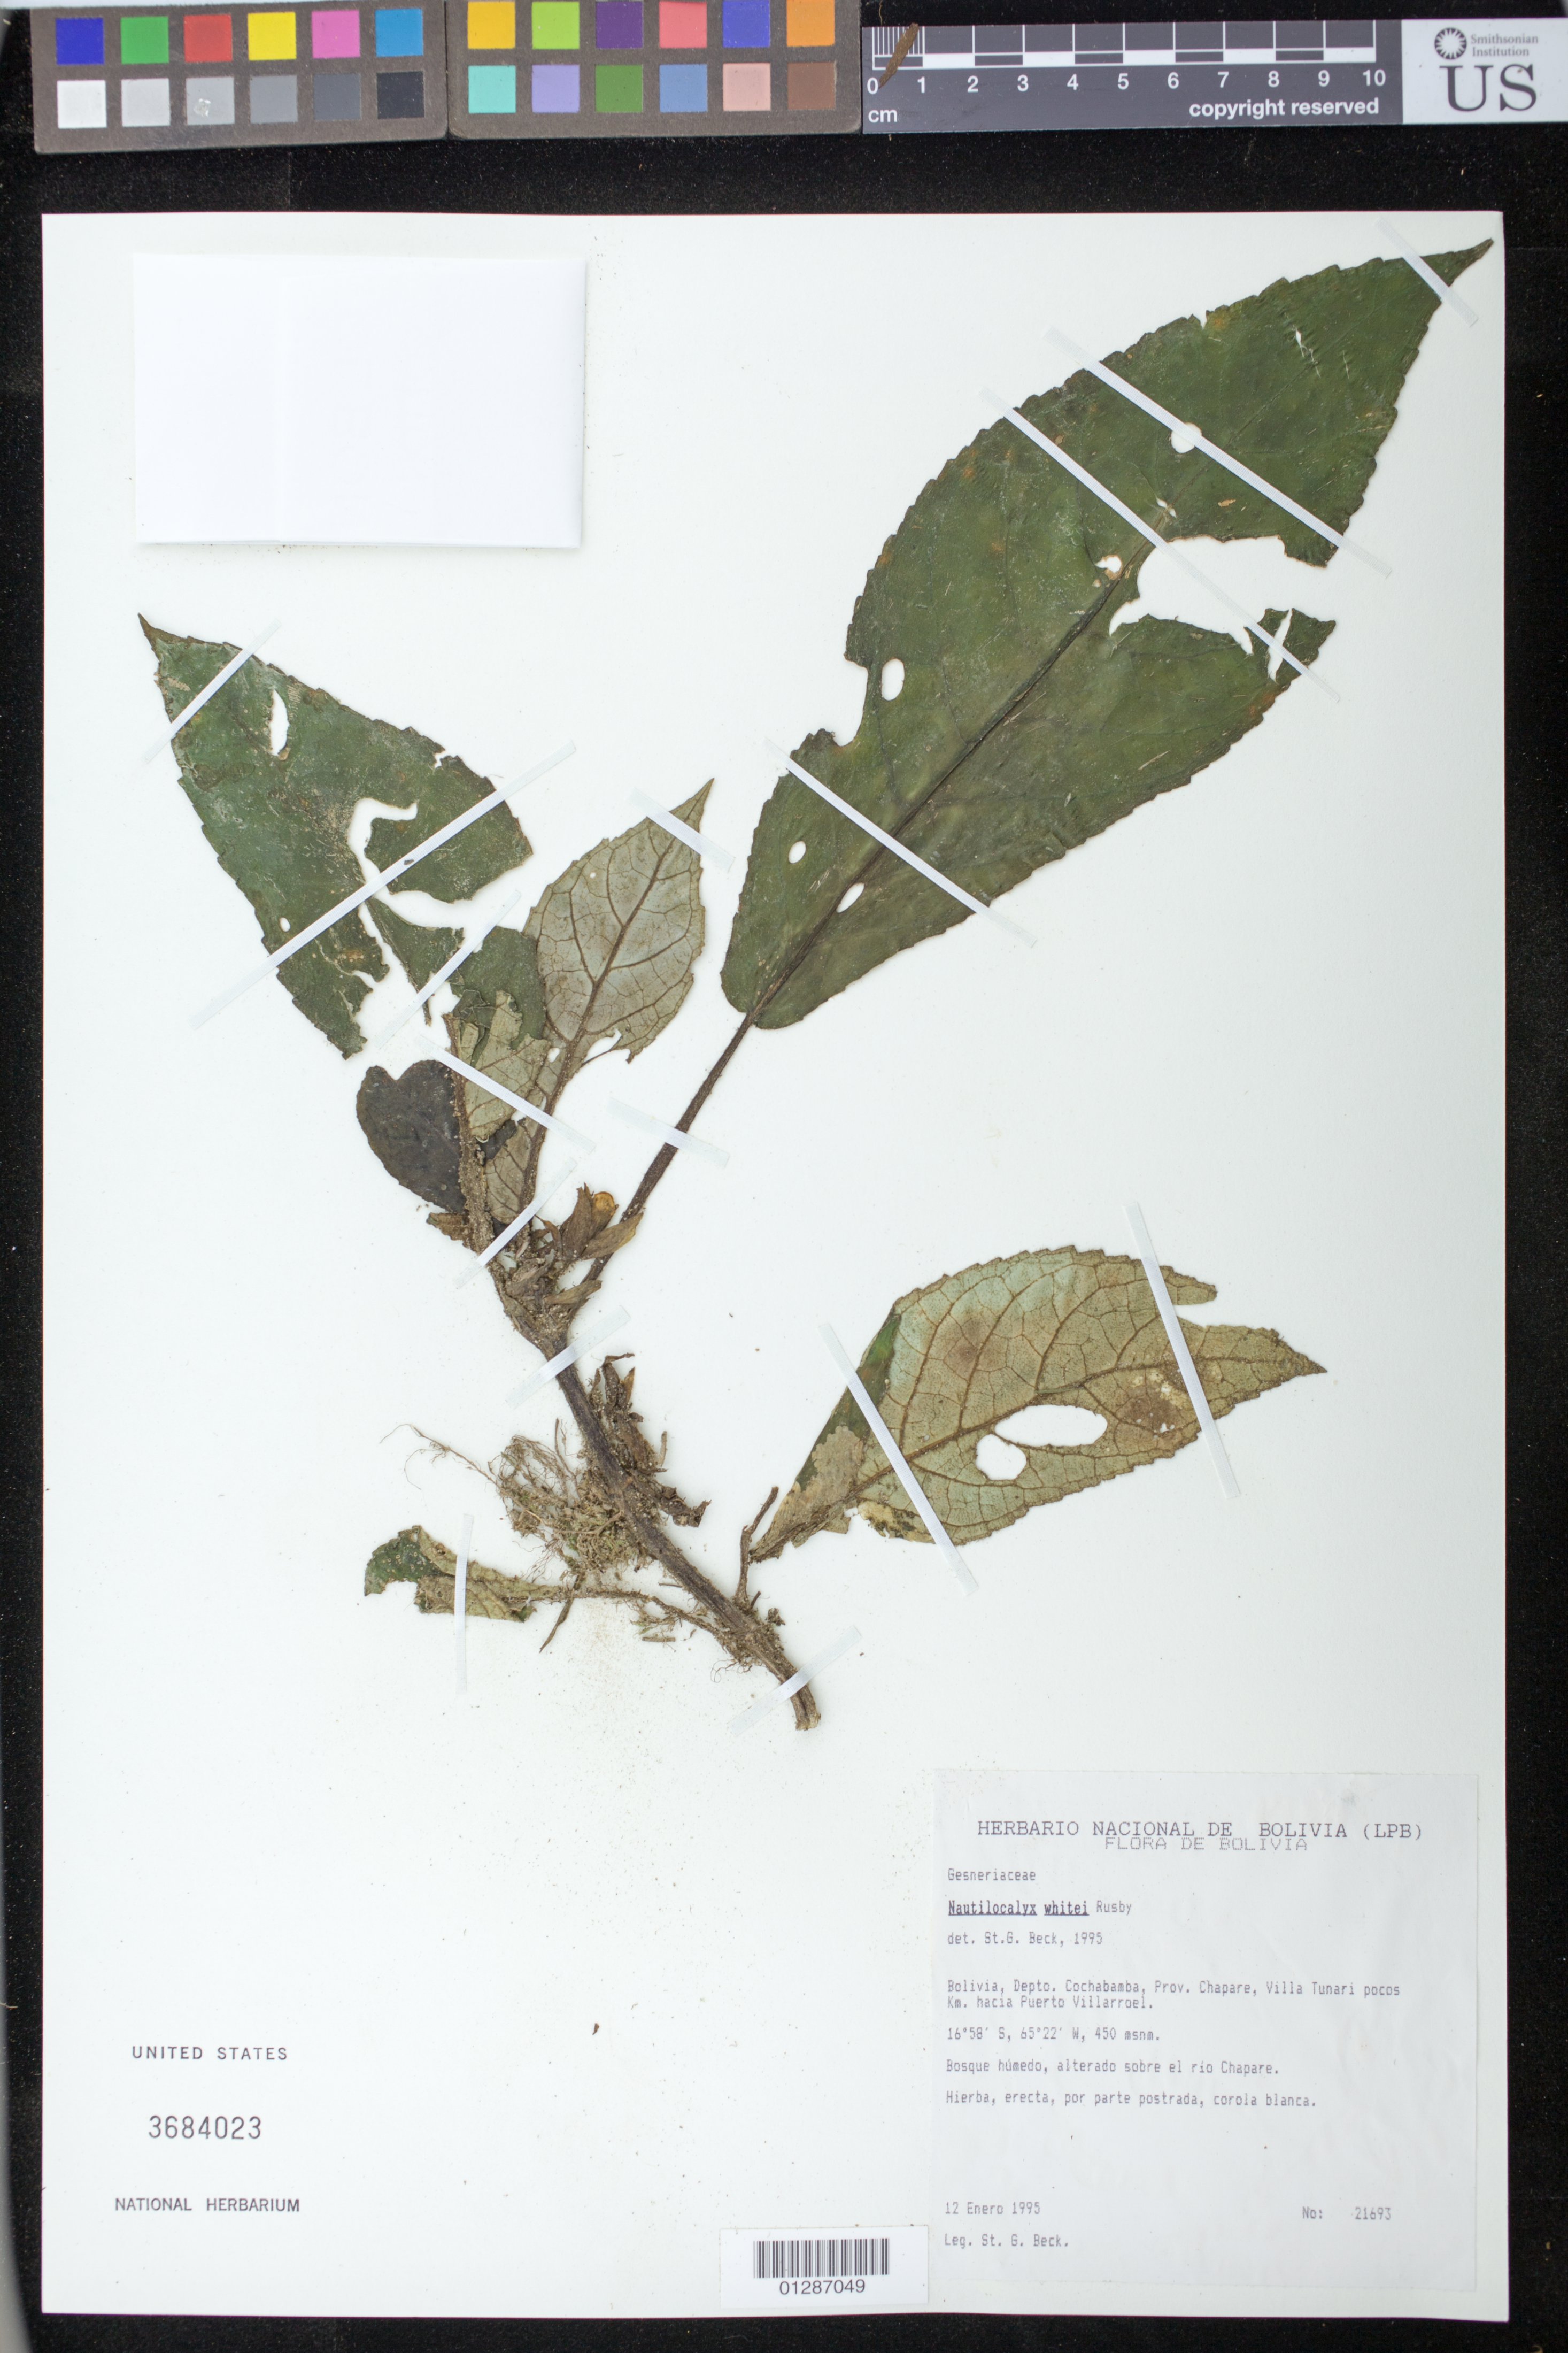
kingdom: Plantae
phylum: Tracheophyta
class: Magnoliopsida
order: Lamiales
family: Gesneriaceae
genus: Nautilocalyx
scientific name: Nautilocalyx whitei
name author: Rusby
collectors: S. G. Beck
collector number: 21693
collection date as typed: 12 Jan 1995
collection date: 1995-01-12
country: Bolivia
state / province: Cochabamba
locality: Prov. Chapare, Villa Tunari pocos km hacia Puerto Villarroel.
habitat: Herb.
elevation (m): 450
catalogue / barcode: US 3684023